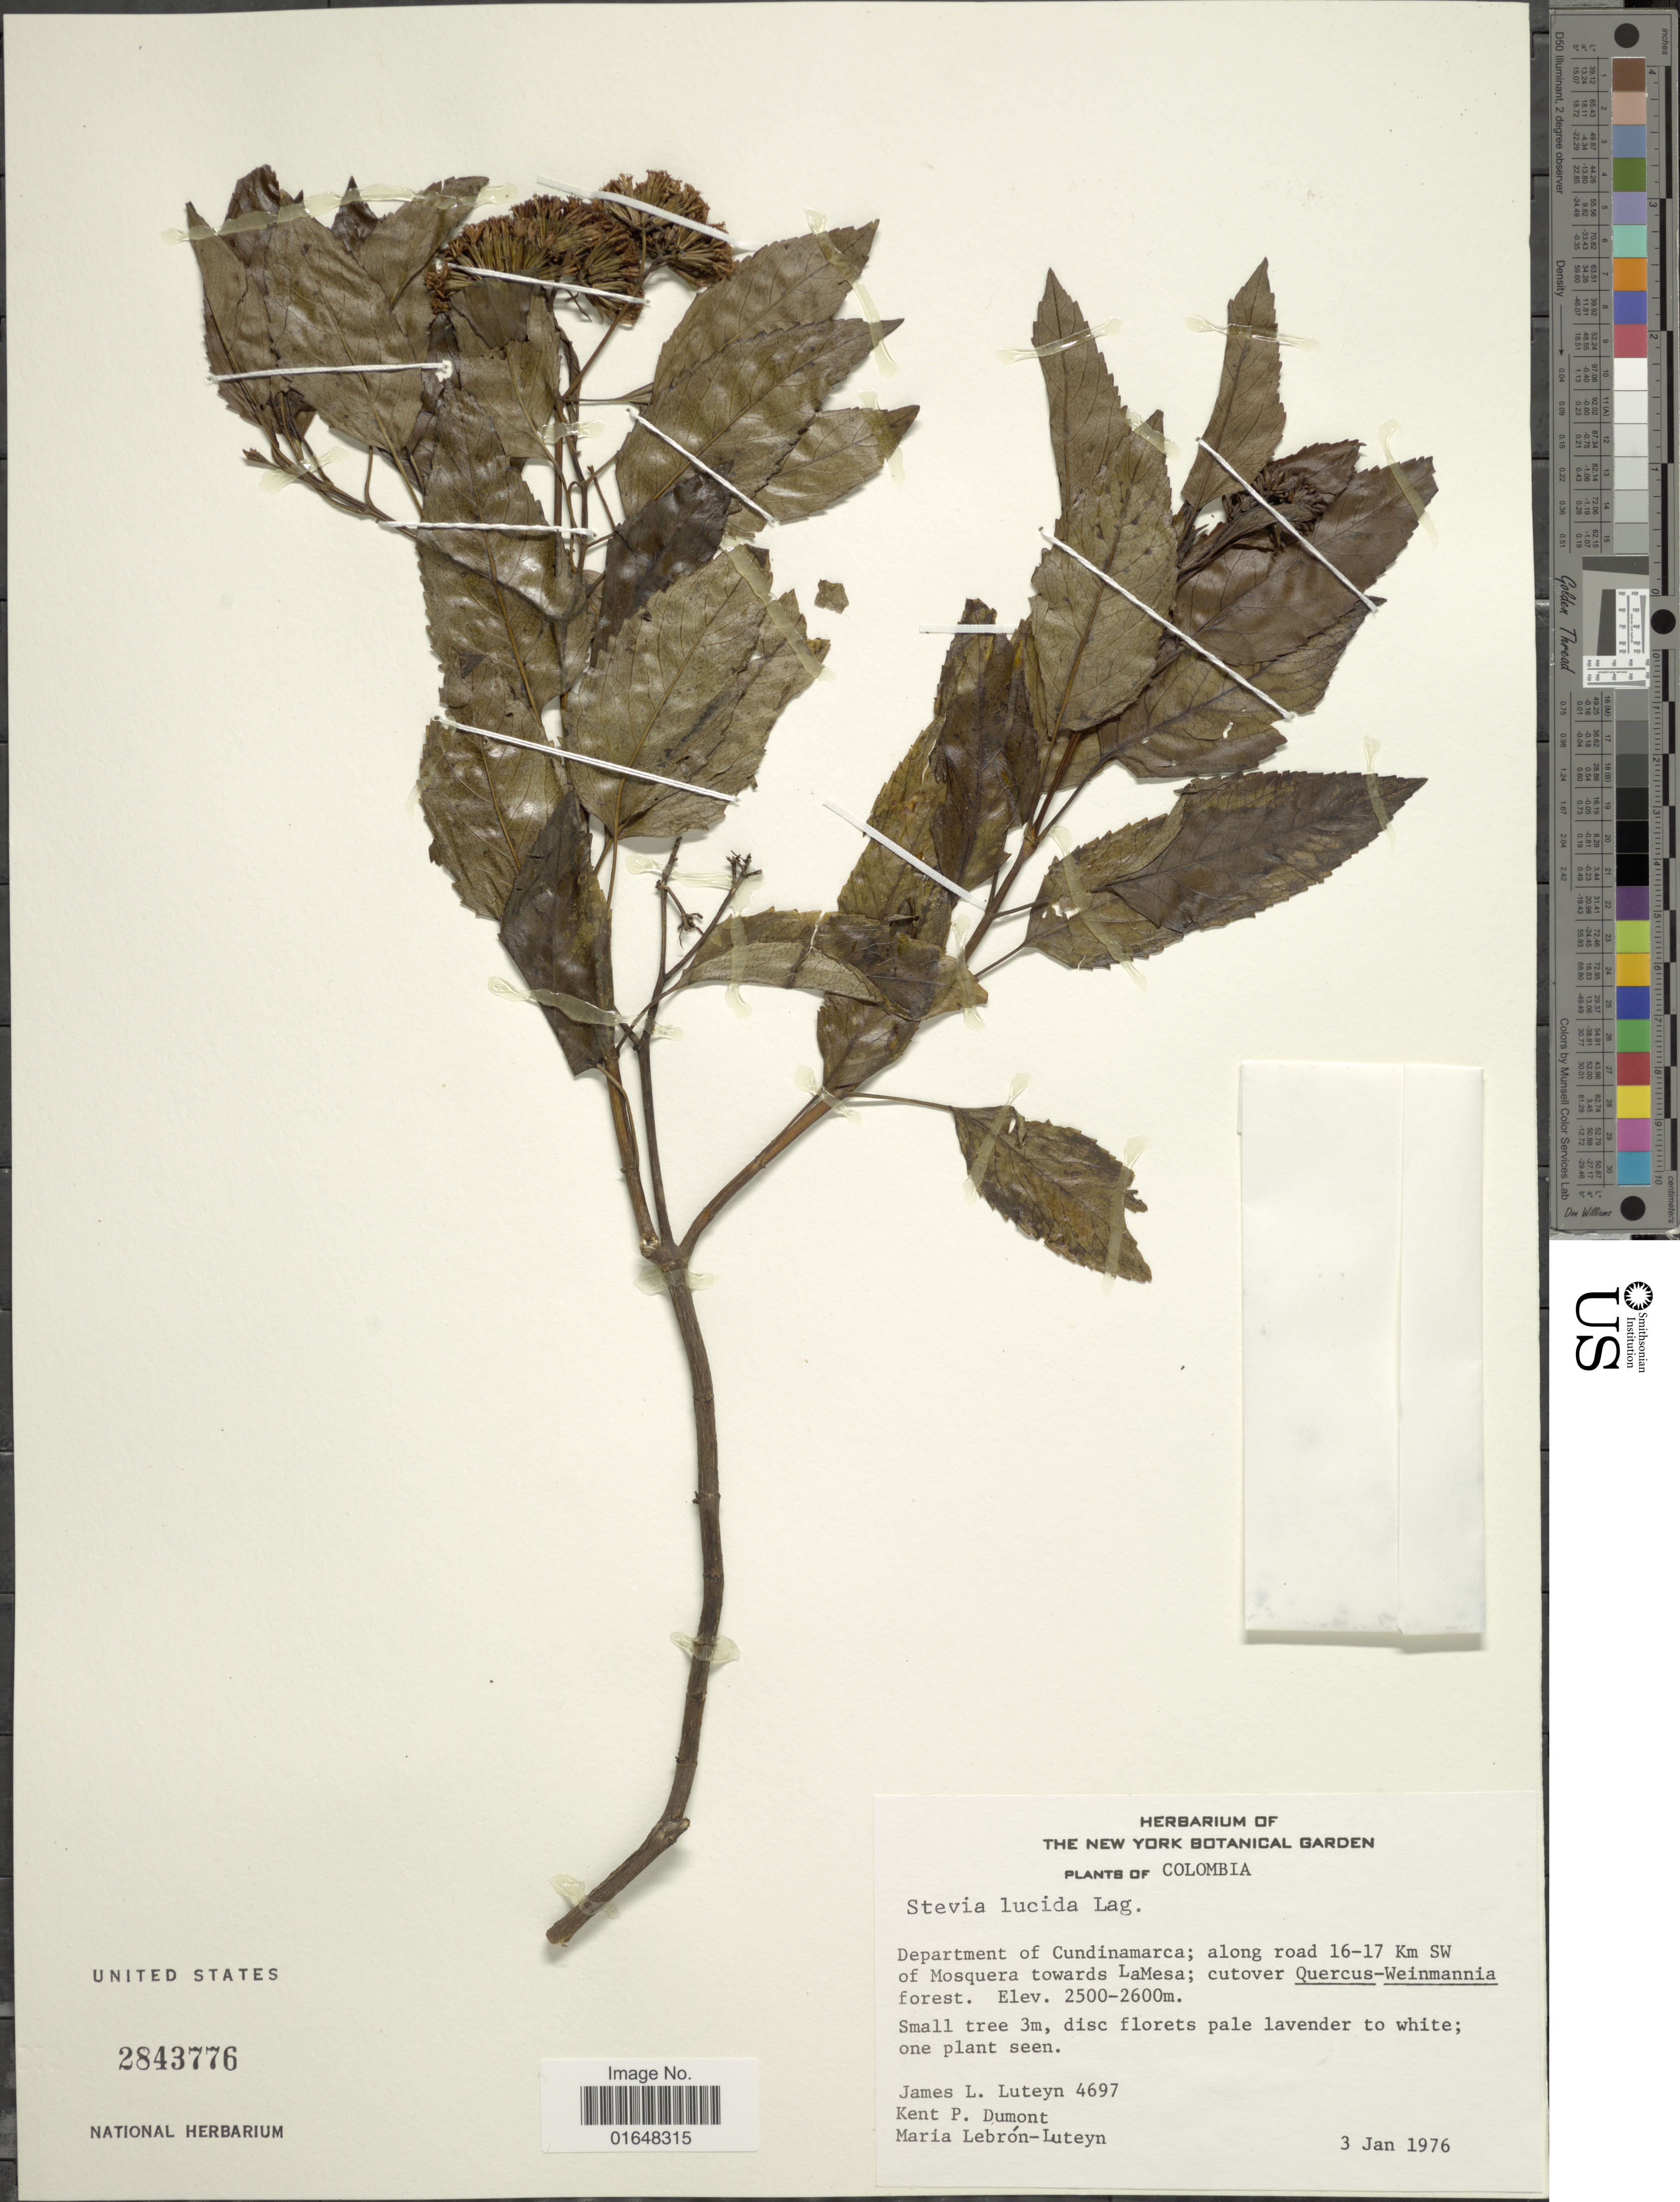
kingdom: Plantae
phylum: Tracheophyta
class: Magnoliopsida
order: Asterales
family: Asteraceae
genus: Stevia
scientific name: Stevia lucida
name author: Lag.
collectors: J. L. Luteyn, K. P. Dumont & M. L. Lebrón-Luteyn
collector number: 4697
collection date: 1976-01-03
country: Colombia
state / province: Cundinamarca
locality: Department of Cundinamarca; along road 16-17 Km SW of Mosquera towards La Mesa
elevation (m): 2500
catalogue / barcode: US 2843776